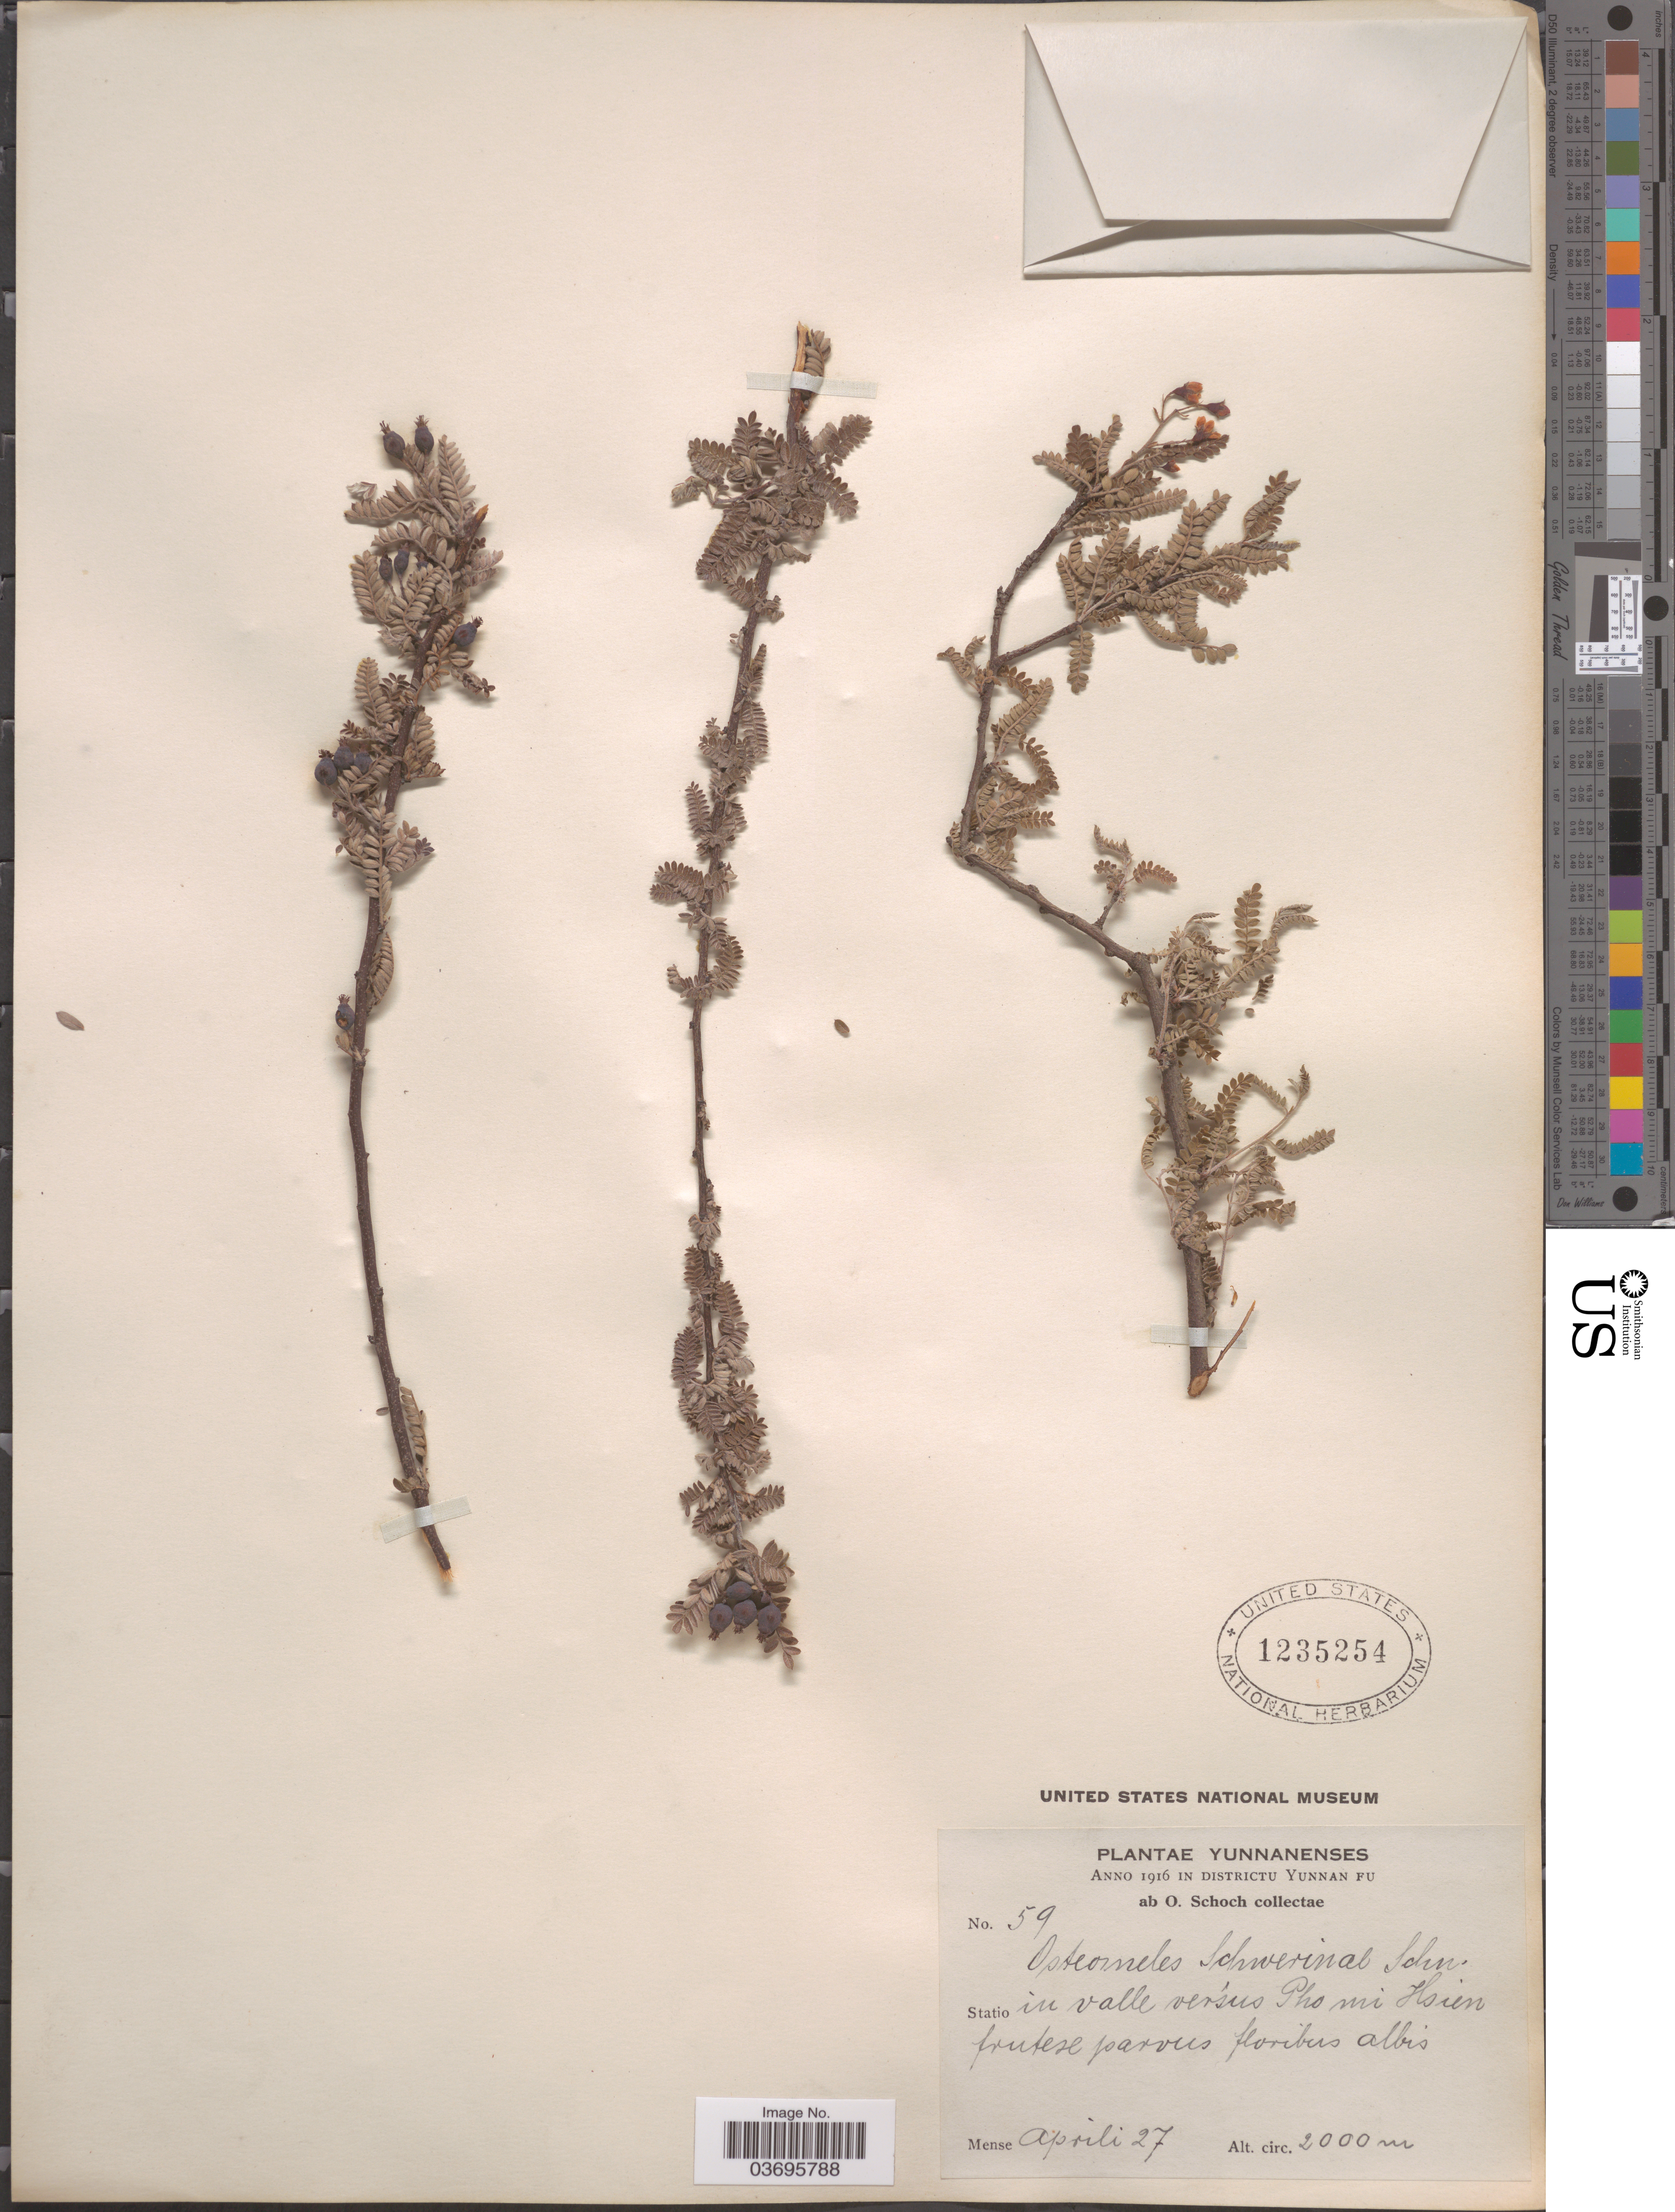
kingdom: Plantae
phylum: Tracheophyta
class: Magnoliopsida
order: Rosales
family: Rosaceae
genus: Osteomeles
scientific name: Osteomeles schwerinae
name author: C.K. Schneid.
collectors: O. Schoch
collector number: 59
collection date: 1916-04-27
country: China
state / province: Yunnan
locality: In Districtu Yunnan Fu. Statio in valle versus Pho mi Hsien.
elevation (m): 2000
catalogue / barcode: US 1235254